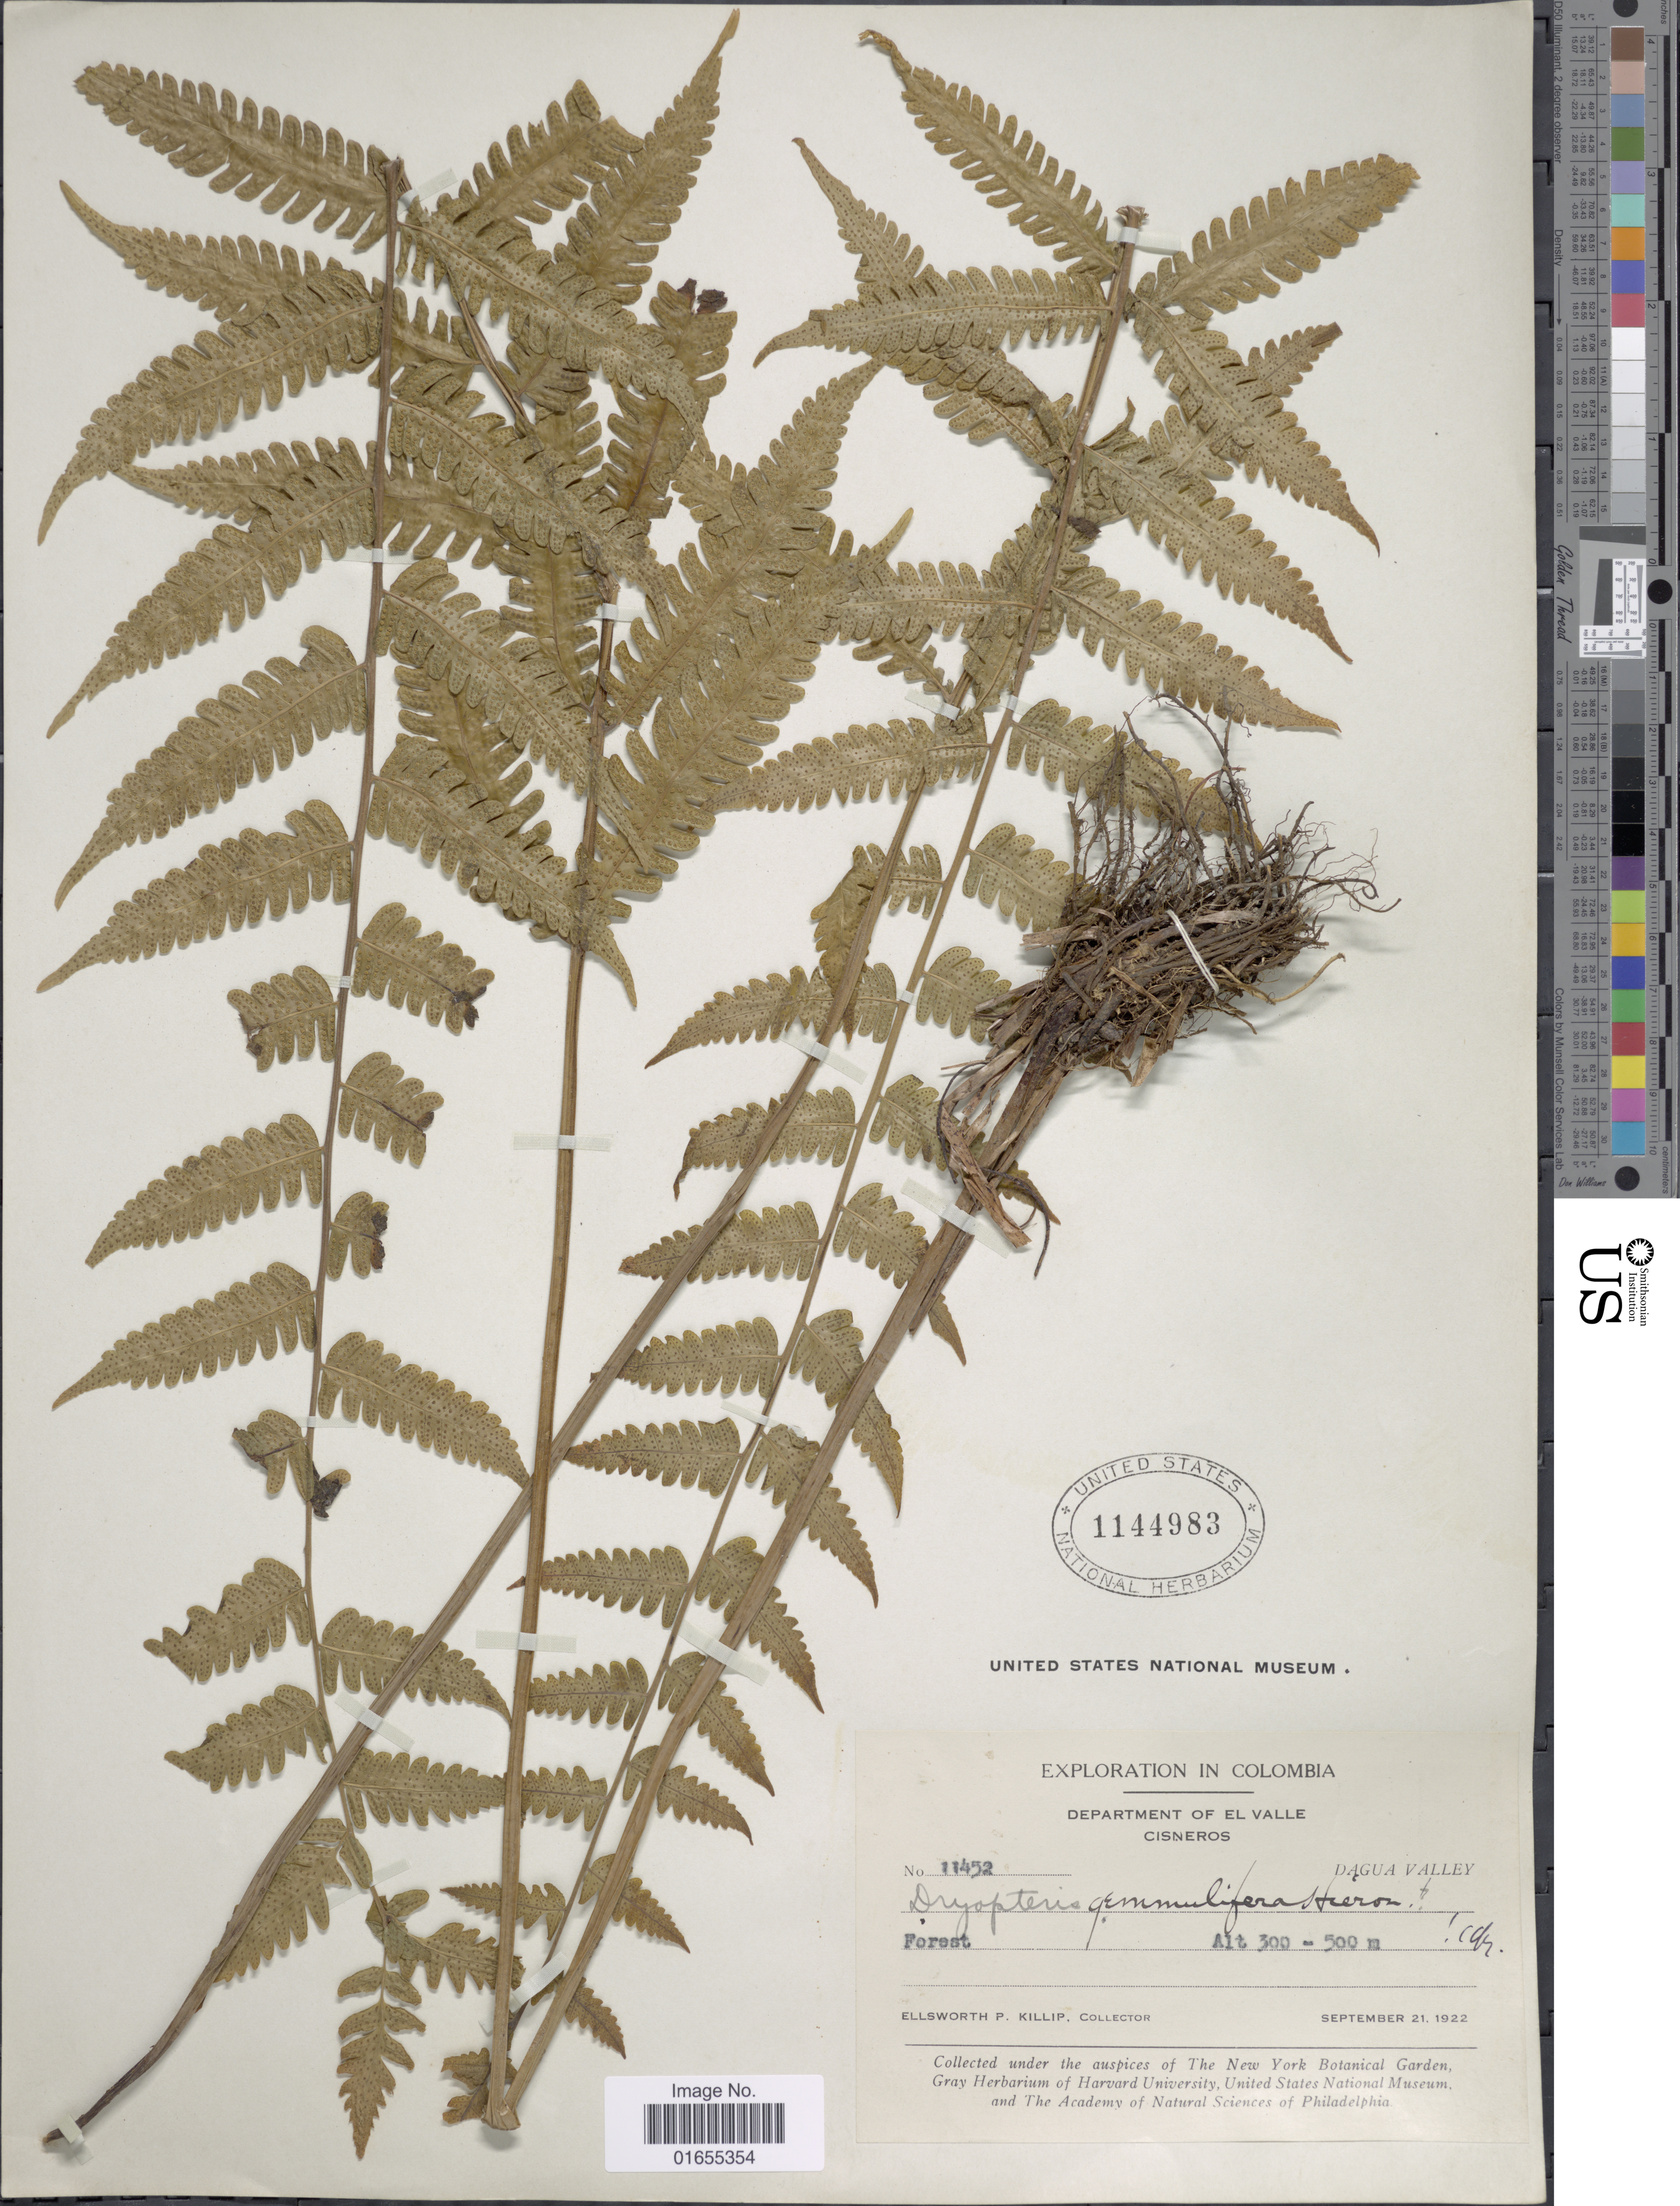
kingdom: Plantae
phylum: Tracheophyta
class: Polypodiopsida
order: Polypodiales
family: Thelypteridaceae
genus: Goniopteris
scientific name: Goniopteris gemmulifera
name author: (Hieron.) A.R. Sm. & D. Löve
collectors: E. P. Killip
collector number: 11452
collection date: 1922-09-21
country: Colombia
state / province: Valle del Cauca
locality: Department of El Valle Cisneros, Dagua Valley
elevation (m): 300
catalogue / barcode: US 1144983